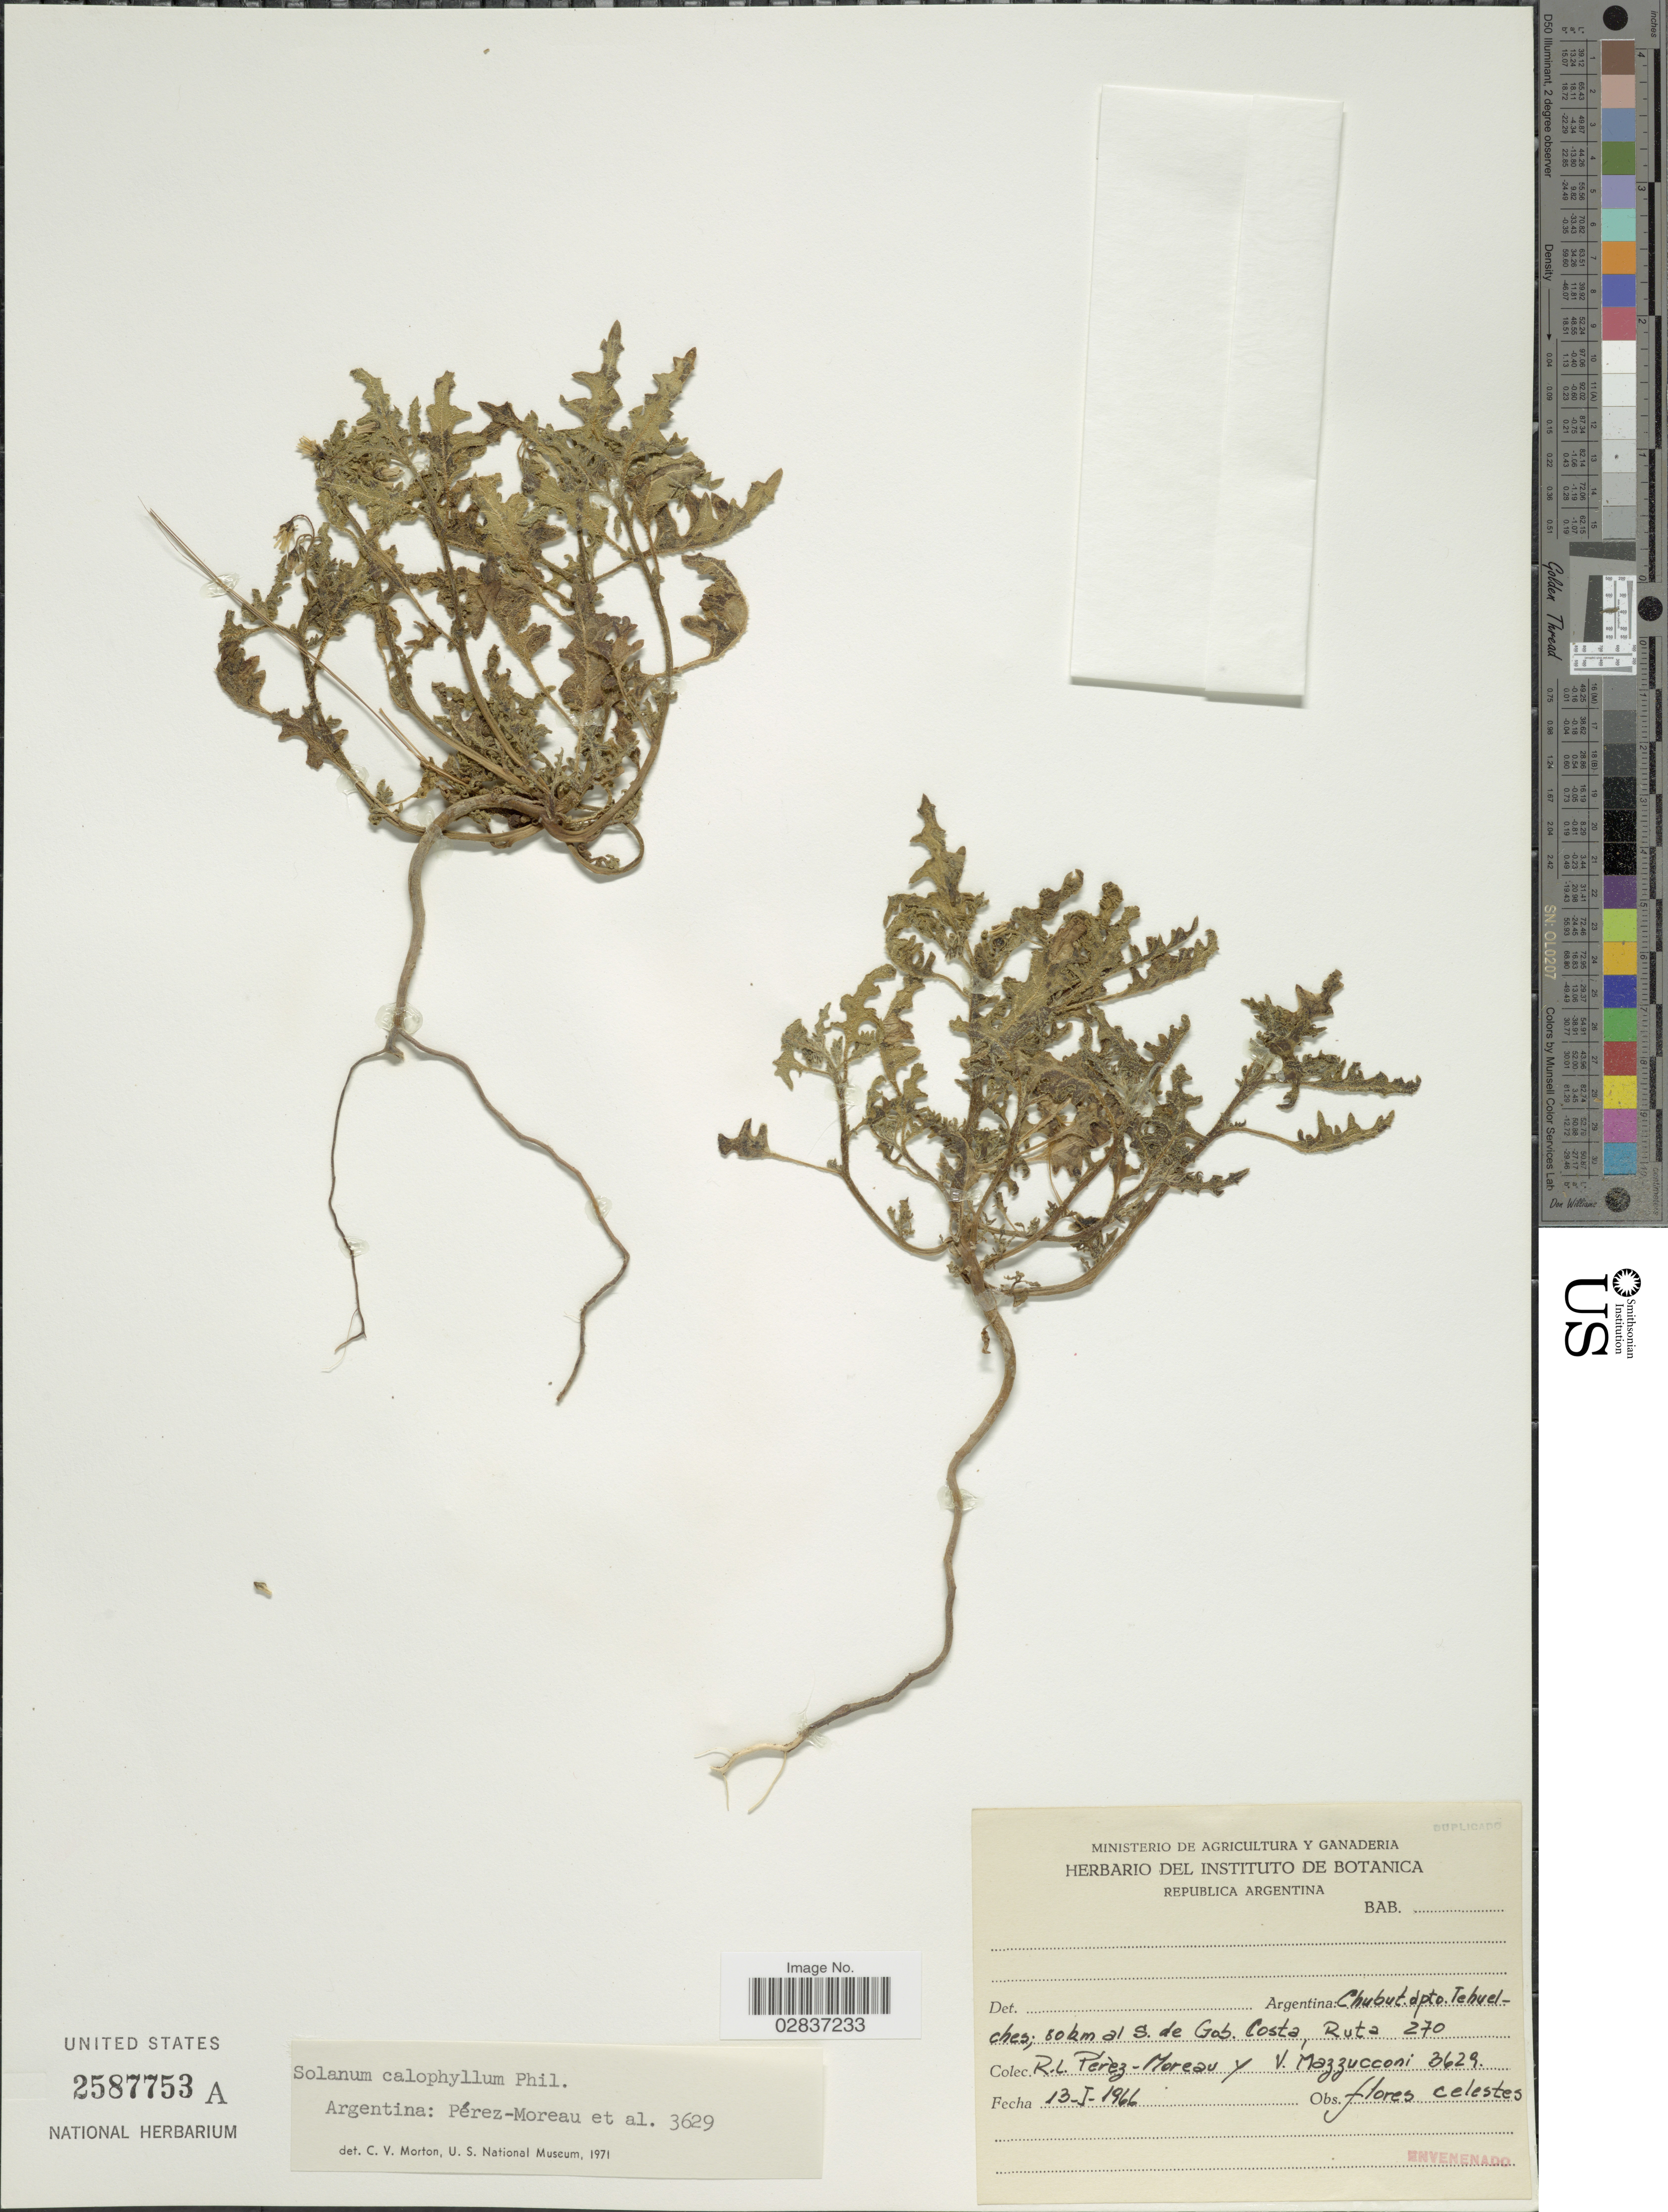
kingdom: Plantae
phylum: Tracheophyta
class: Magnoliopsida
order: Solanales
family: Solanaceae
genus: Solanum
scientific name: Solanum calophyllum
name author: Phil.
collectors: R. L. Pérez-Moreau & V. Mazzucconi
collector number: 3629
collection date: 1966-01-13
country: Argentina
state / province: Chubut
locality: Chubut. dpto. Tehuelches, 80 km al S. de Gob. Costa Rica, Ruta 270.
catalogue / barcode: US 2587753A